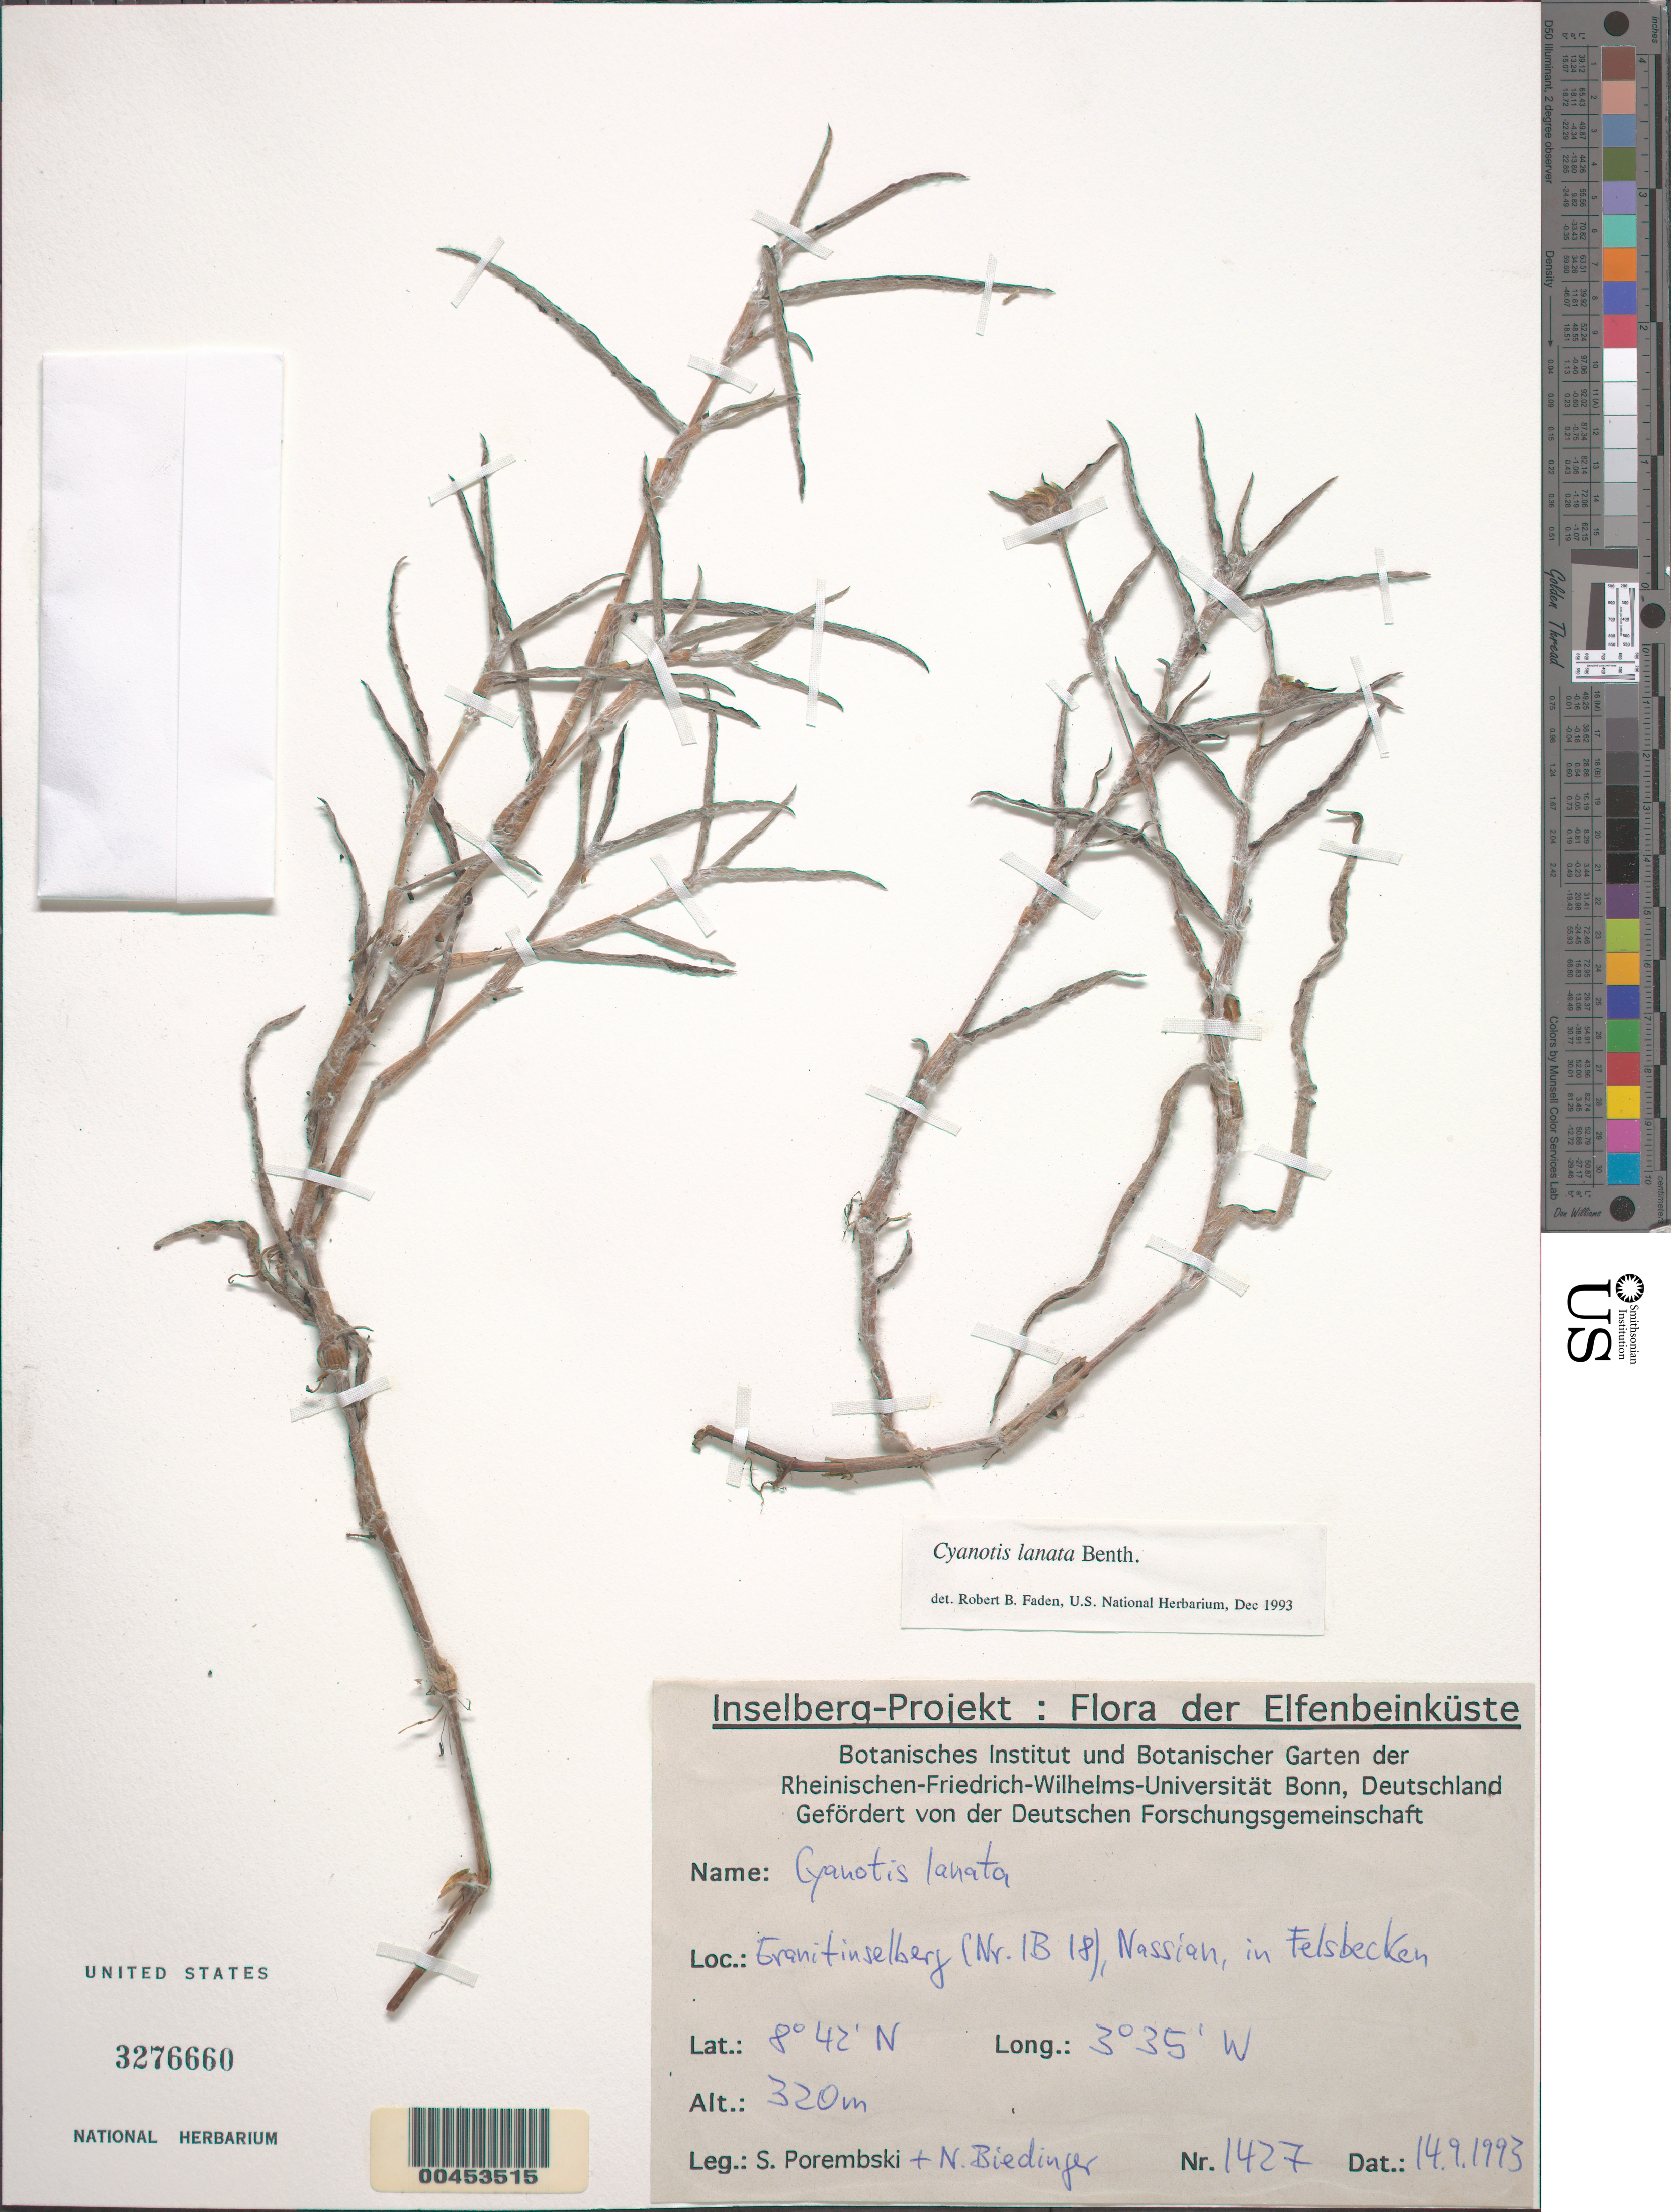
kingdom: Plantae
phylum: Tracheophyta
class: Liliopsida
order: Commelinales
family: Commelinaceae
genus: Cyanotis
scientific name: Cyanotis lanata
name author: Benth.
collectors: S. Porembski & N. Biedinger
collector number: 1427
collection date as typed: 14 Sep 1993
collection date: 1993-09-14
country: Ivory Coast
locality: (nr.1b18), Nassian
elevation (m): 320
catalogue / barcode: US 3276660